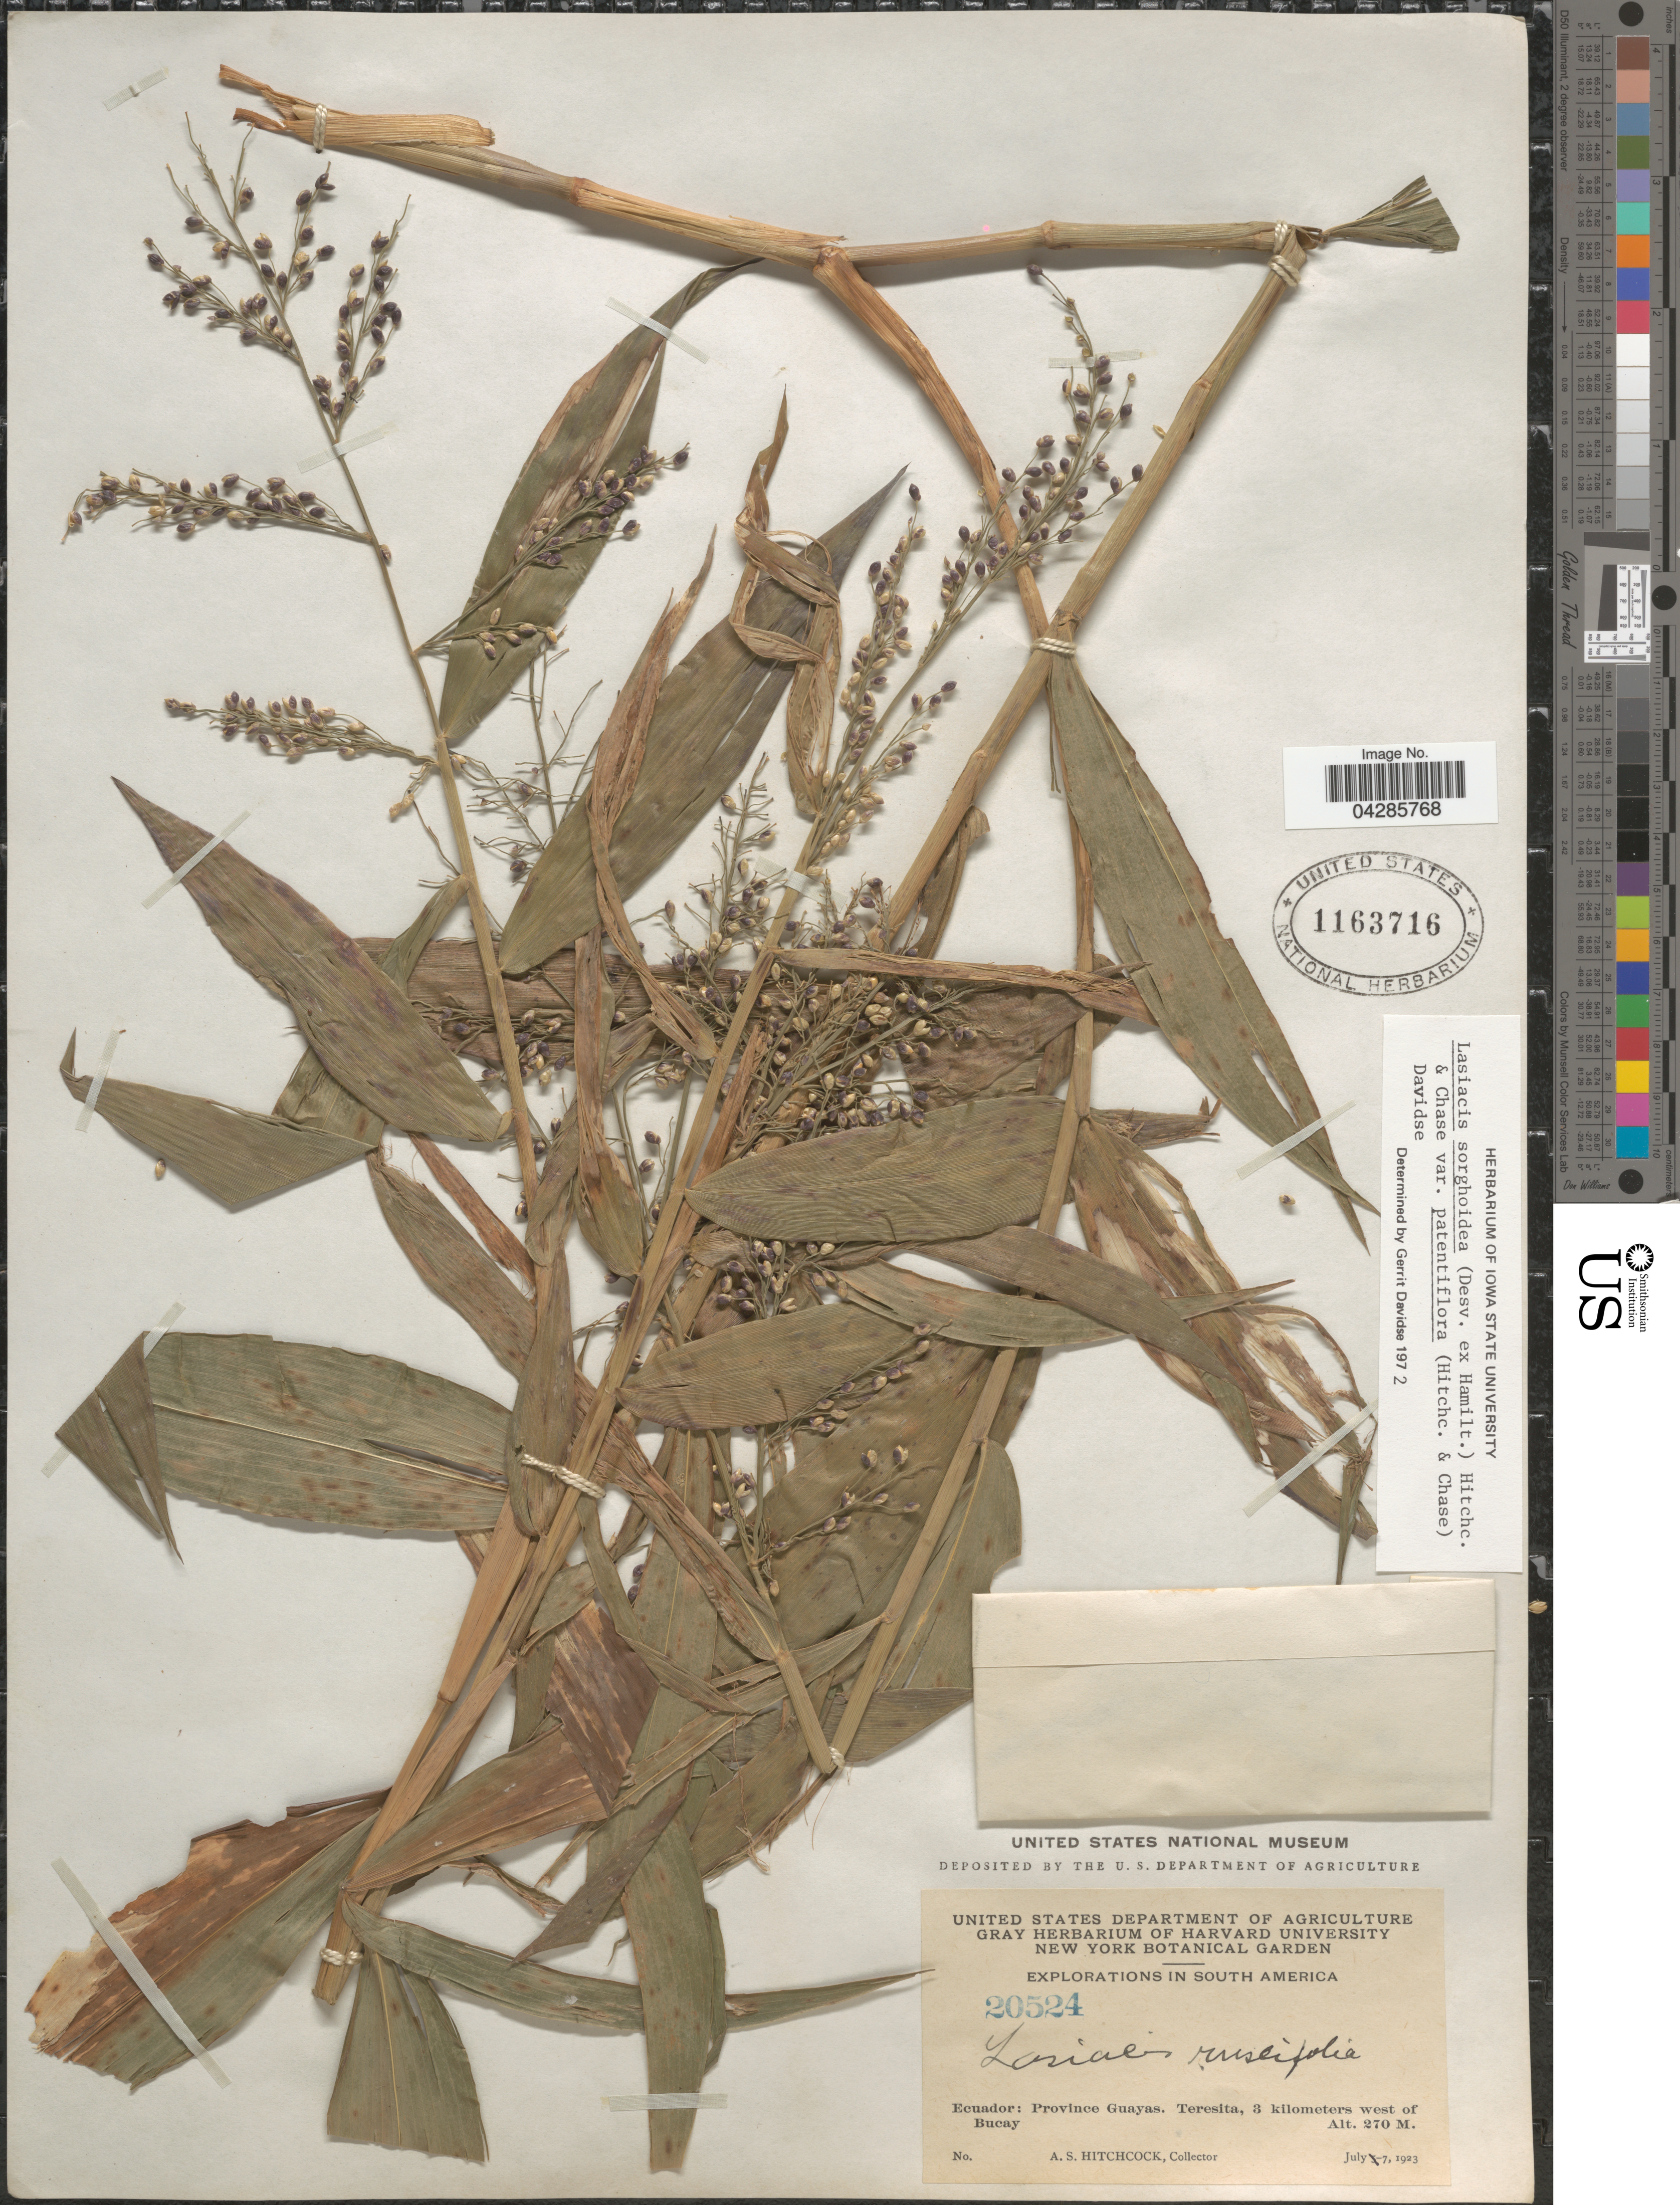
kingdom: Plantae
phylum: Tracheophyta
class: Liliopsida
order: Poales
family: Poaceae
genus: Lasiacis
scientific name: Lasiacis sorghoidea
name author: (Desv. ex Ham.) Hitchc. & Chase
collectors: A. S. Hitchcock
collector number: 20524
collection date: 1923-07-07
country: Ecuador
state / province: Guayas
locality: Exploration in South America. Province Guayas. Teresita, 3 kilometers west of Bucay.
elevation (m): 270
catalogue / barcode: US 1163716